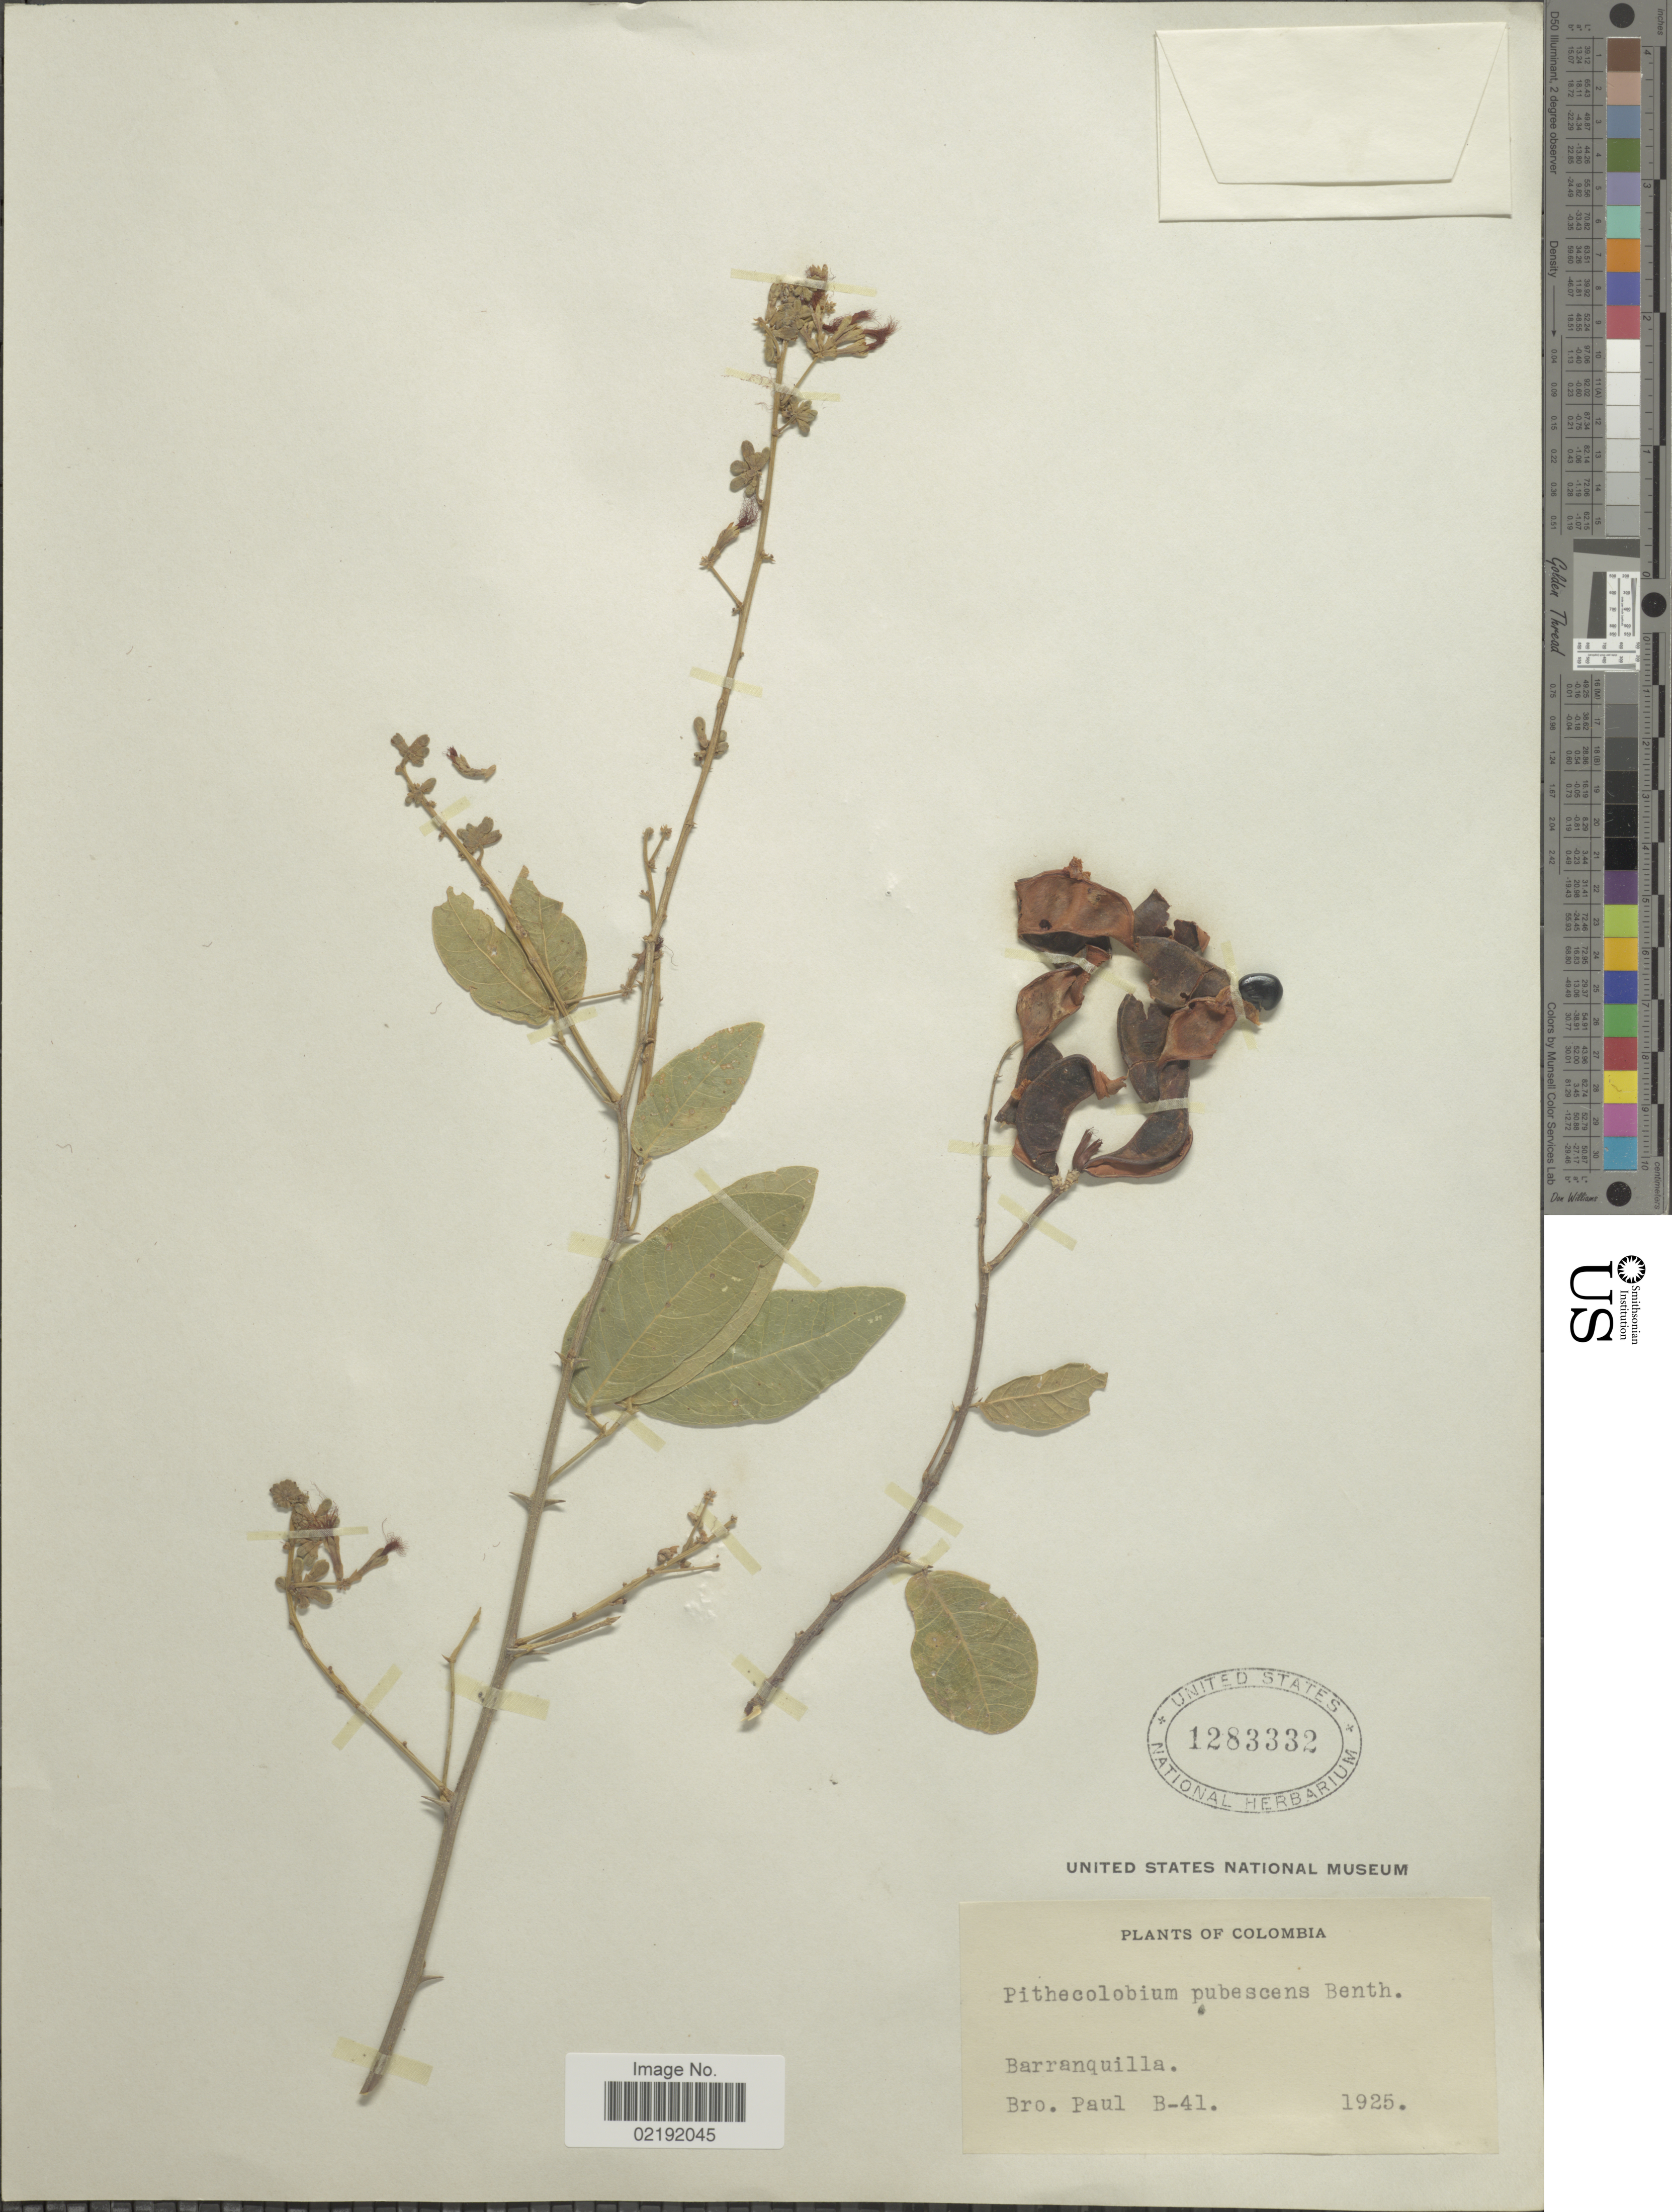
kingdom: Plantae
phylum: Tracheophyta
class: Magnoliopsida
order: Fabales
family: Fabaceae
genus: Pithecellobium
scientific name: Pithecellobium roseum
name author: (Vahl) Barneby & J.W. Grimes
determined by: U.S. National Herbarium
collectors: B. Paul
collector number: B-41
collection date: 1925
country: Colombia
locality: Barranquilla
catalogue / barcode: US 1283332